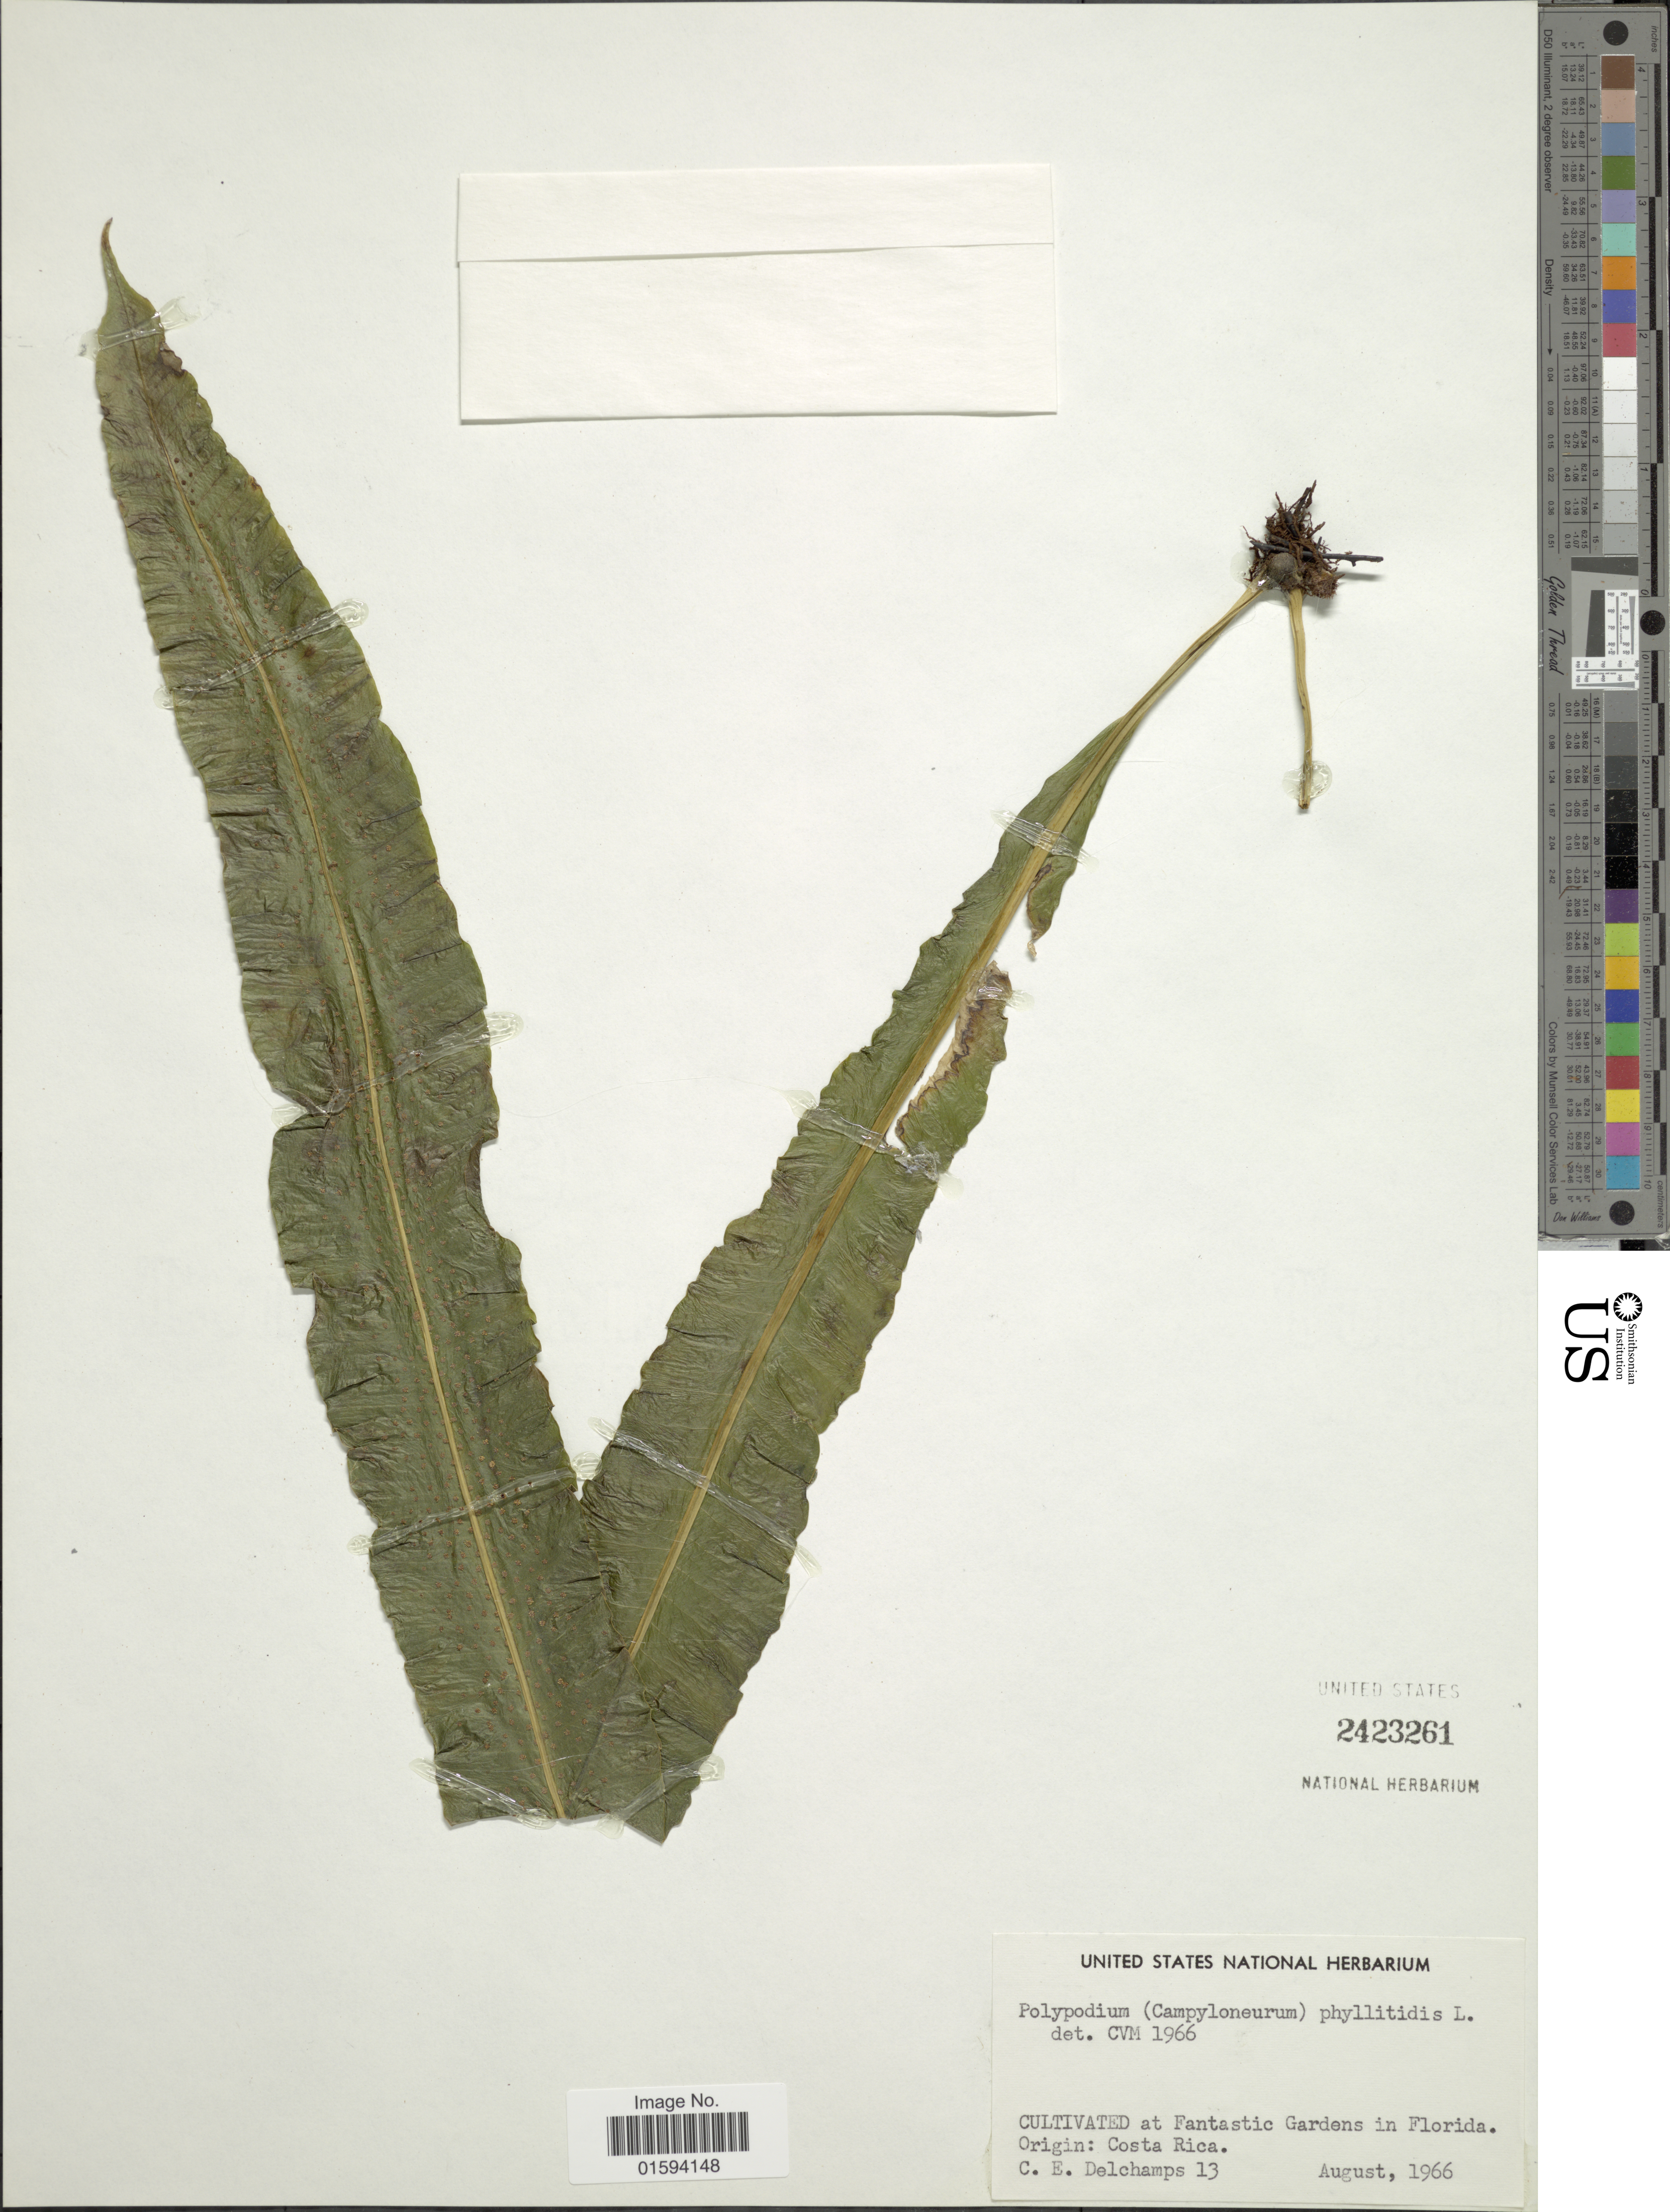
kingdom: Plantae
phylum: Tracheophyta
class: Polypodiopsida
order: Polypodiales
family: Polypodiaceae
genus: Polypodium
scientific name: Polypodium phyllitidis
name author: L.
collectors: C. Delchamps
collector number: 13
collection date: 1966-08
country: United States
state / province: Florida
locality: At Fantastic Gardens in Florida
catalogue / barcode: US 2423261